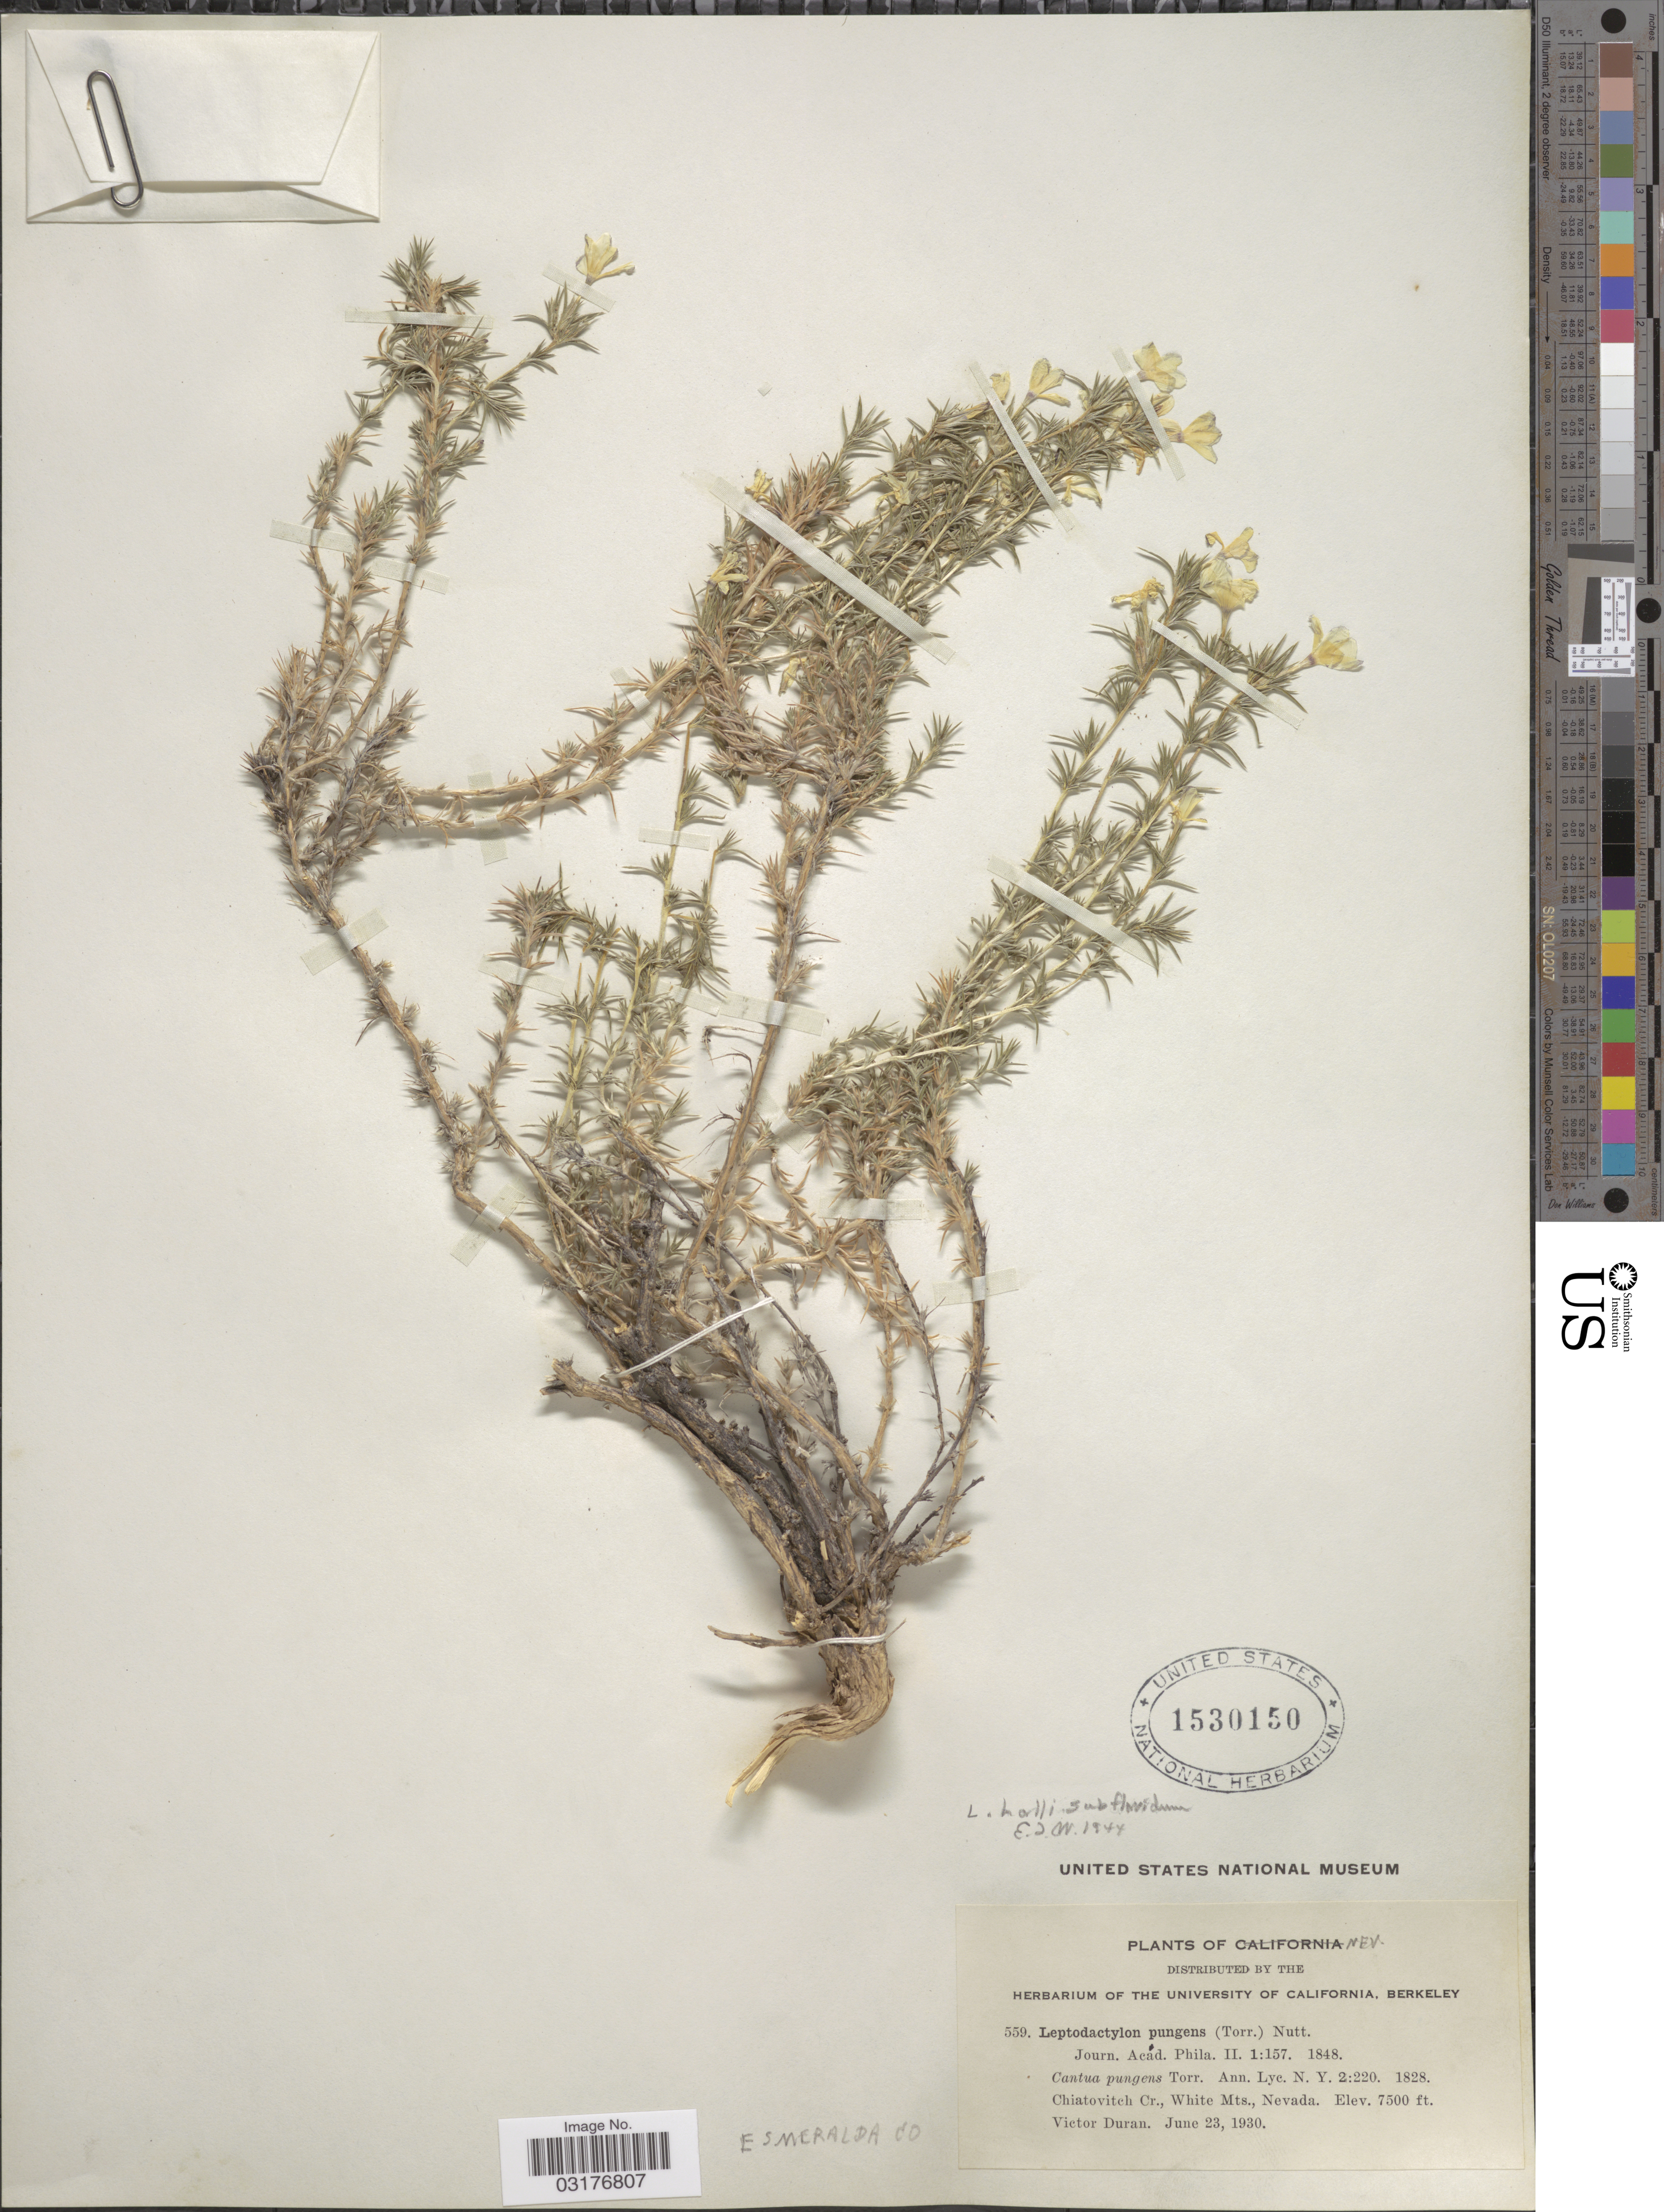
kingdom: Plantae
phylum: Tracheophyta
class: Magnoliopsida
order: Ericales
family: Polemoniaceae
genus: Linanthus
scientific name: Linanthus pungens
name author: (Torr.) J.M. Porter & L.A. Johnson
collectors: V. Duran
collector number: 559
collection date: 1930-06-23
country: United States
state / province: Nevada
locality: Chiatovitch Cr., White Mts. Esmeralda Co.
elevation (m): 2286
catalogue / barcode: US 1530150